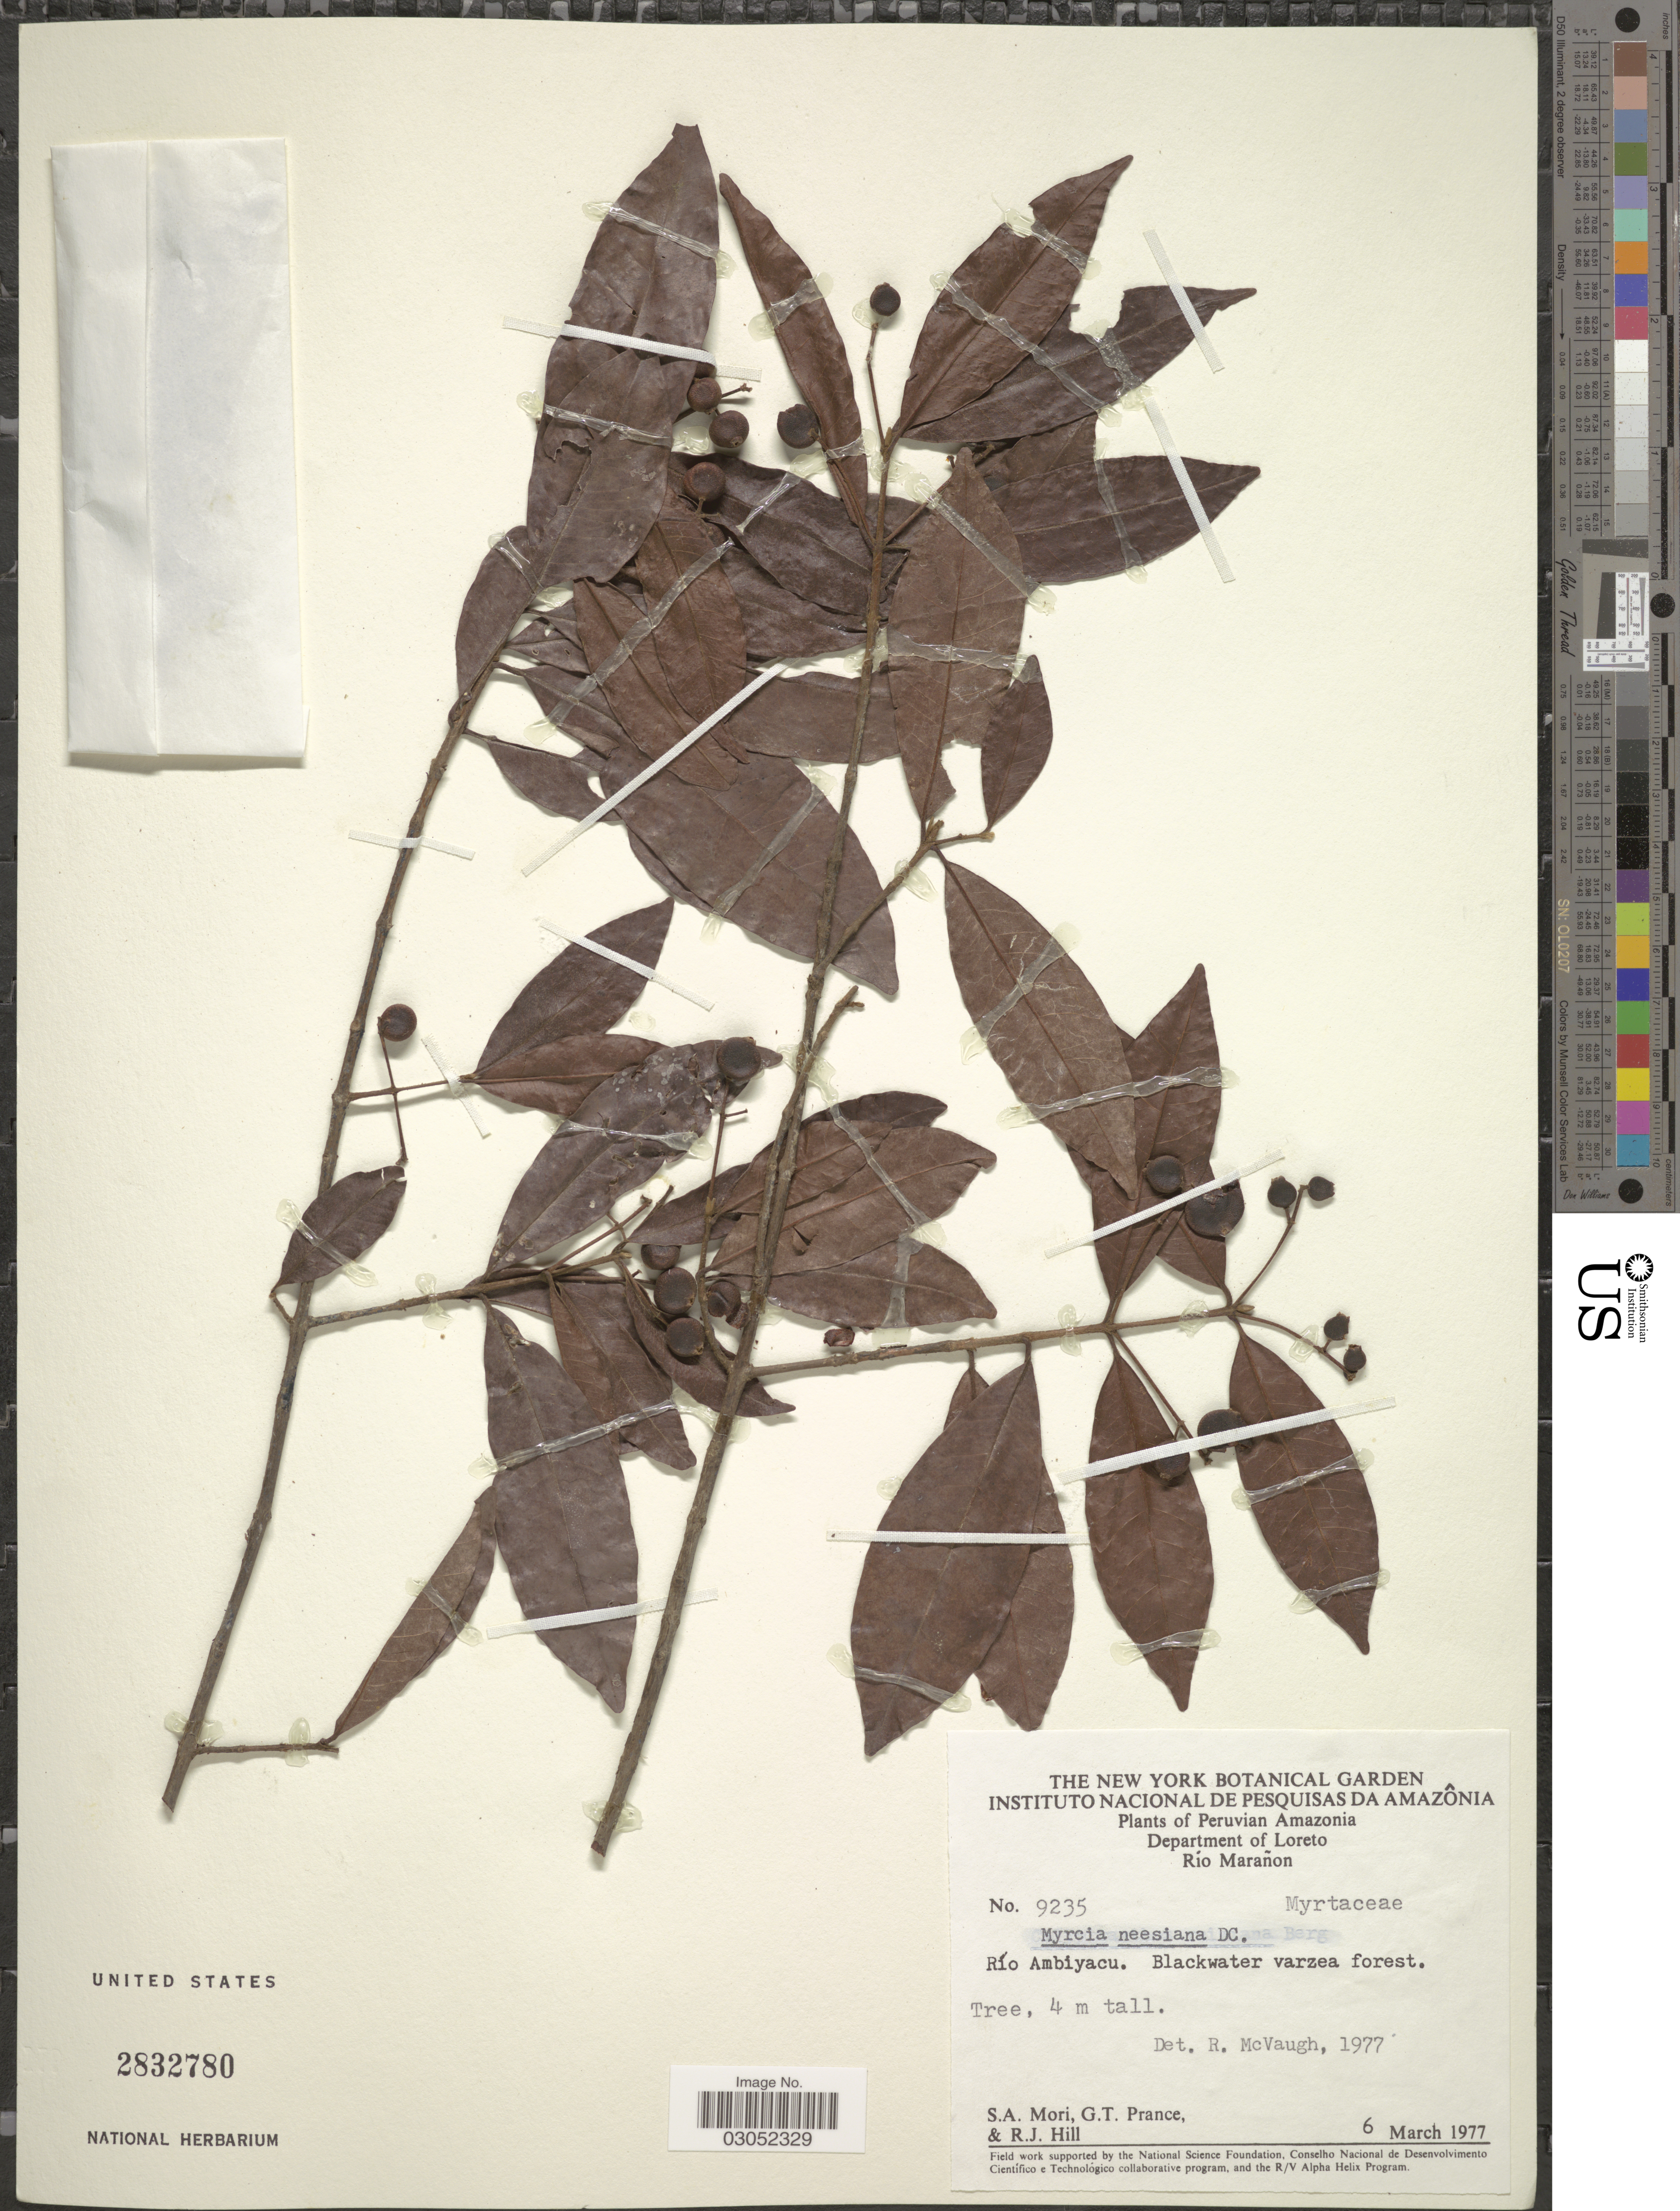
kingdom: Plantae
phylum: Tracheophyta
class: Magnoliopsida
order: Myrtales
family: Myrtaceae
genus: Myrcia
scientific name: Myrcia neesiana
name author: DC.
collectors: S. Mori, G. T. Prance & R. J. Hill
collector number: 9235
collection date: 1977-03-06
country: Peru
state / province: Loreto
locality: Peruvian Amazonia. Department of Loreto. Río Marañon. Río Ambiyacu.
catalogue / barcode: US 2832780